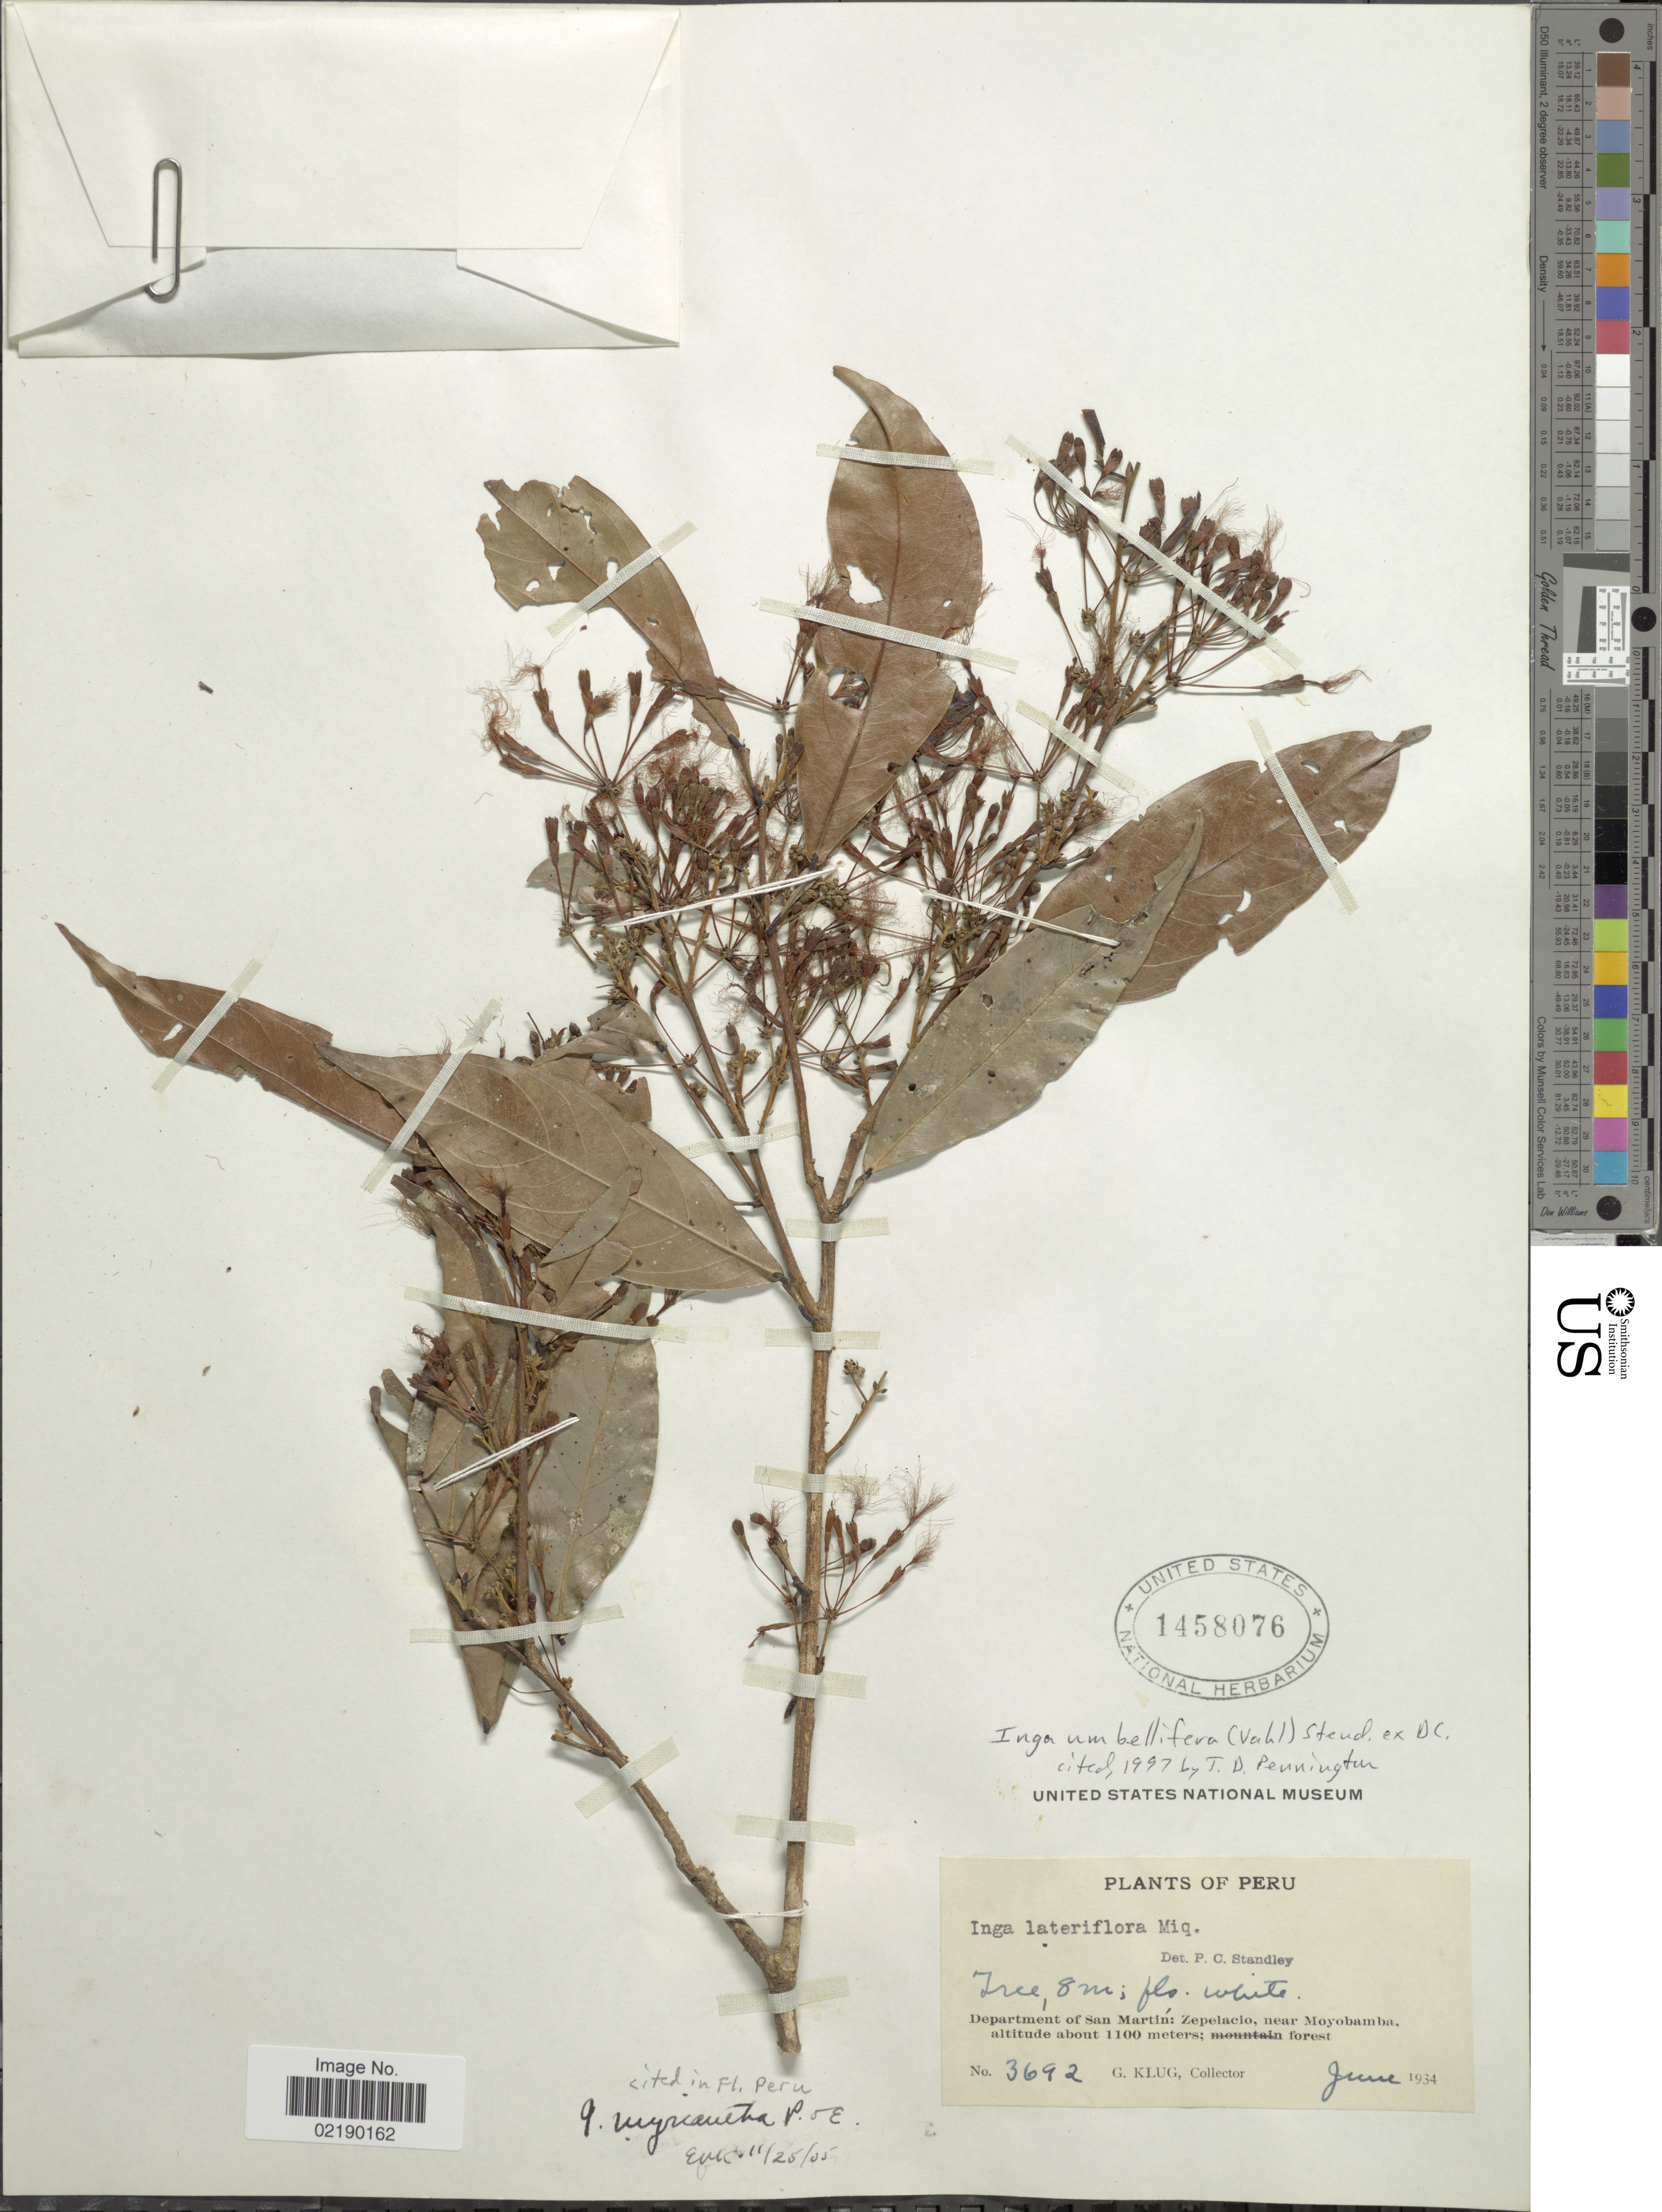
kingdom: Plantae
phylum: Tracheophyta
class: Magnoliopsida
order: Fabales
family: Fabaceae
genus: Inga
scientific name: Inga umbellifera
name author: (Vahl) Steud. ex DC.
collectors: G. Klug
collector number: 3692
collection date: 1934-06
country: Peru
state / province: San Martín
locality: Zepelacio, near Moyobamba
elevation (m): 1100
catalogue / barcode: US 1458076